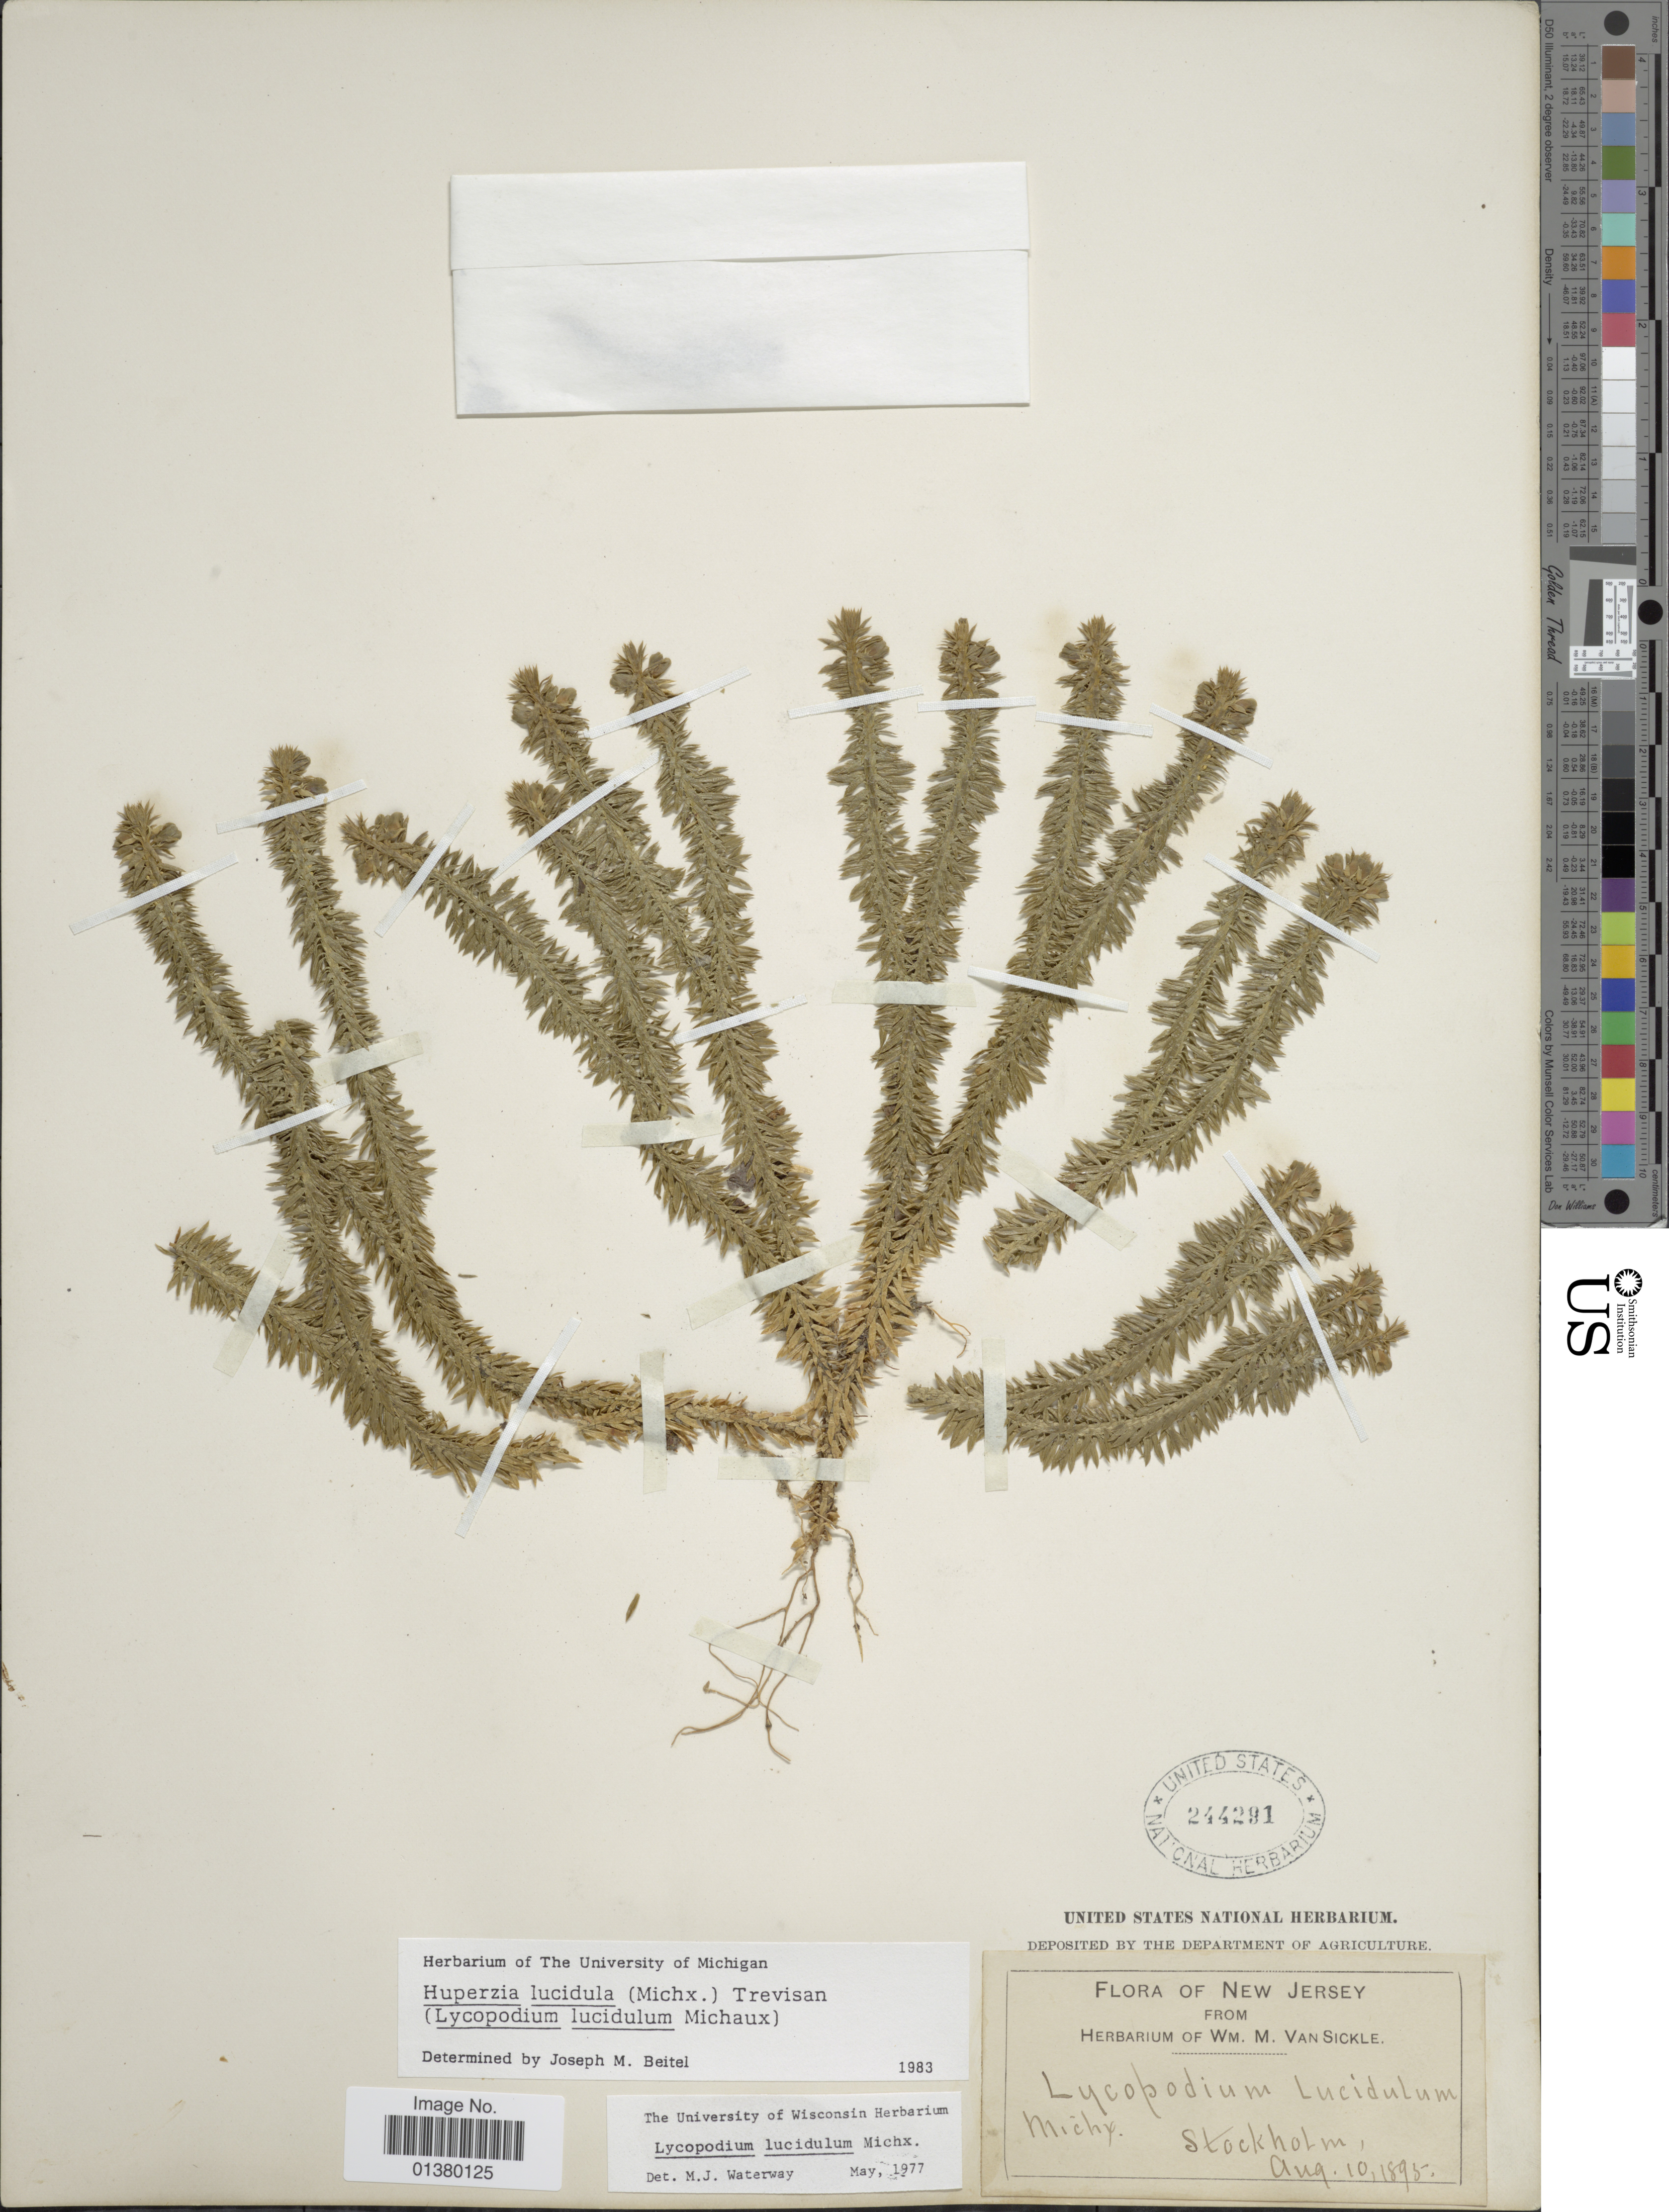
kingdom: Plantae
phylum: Tracheophyta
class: Lycopodiopsida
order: Lycopodiales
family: Lycopodiaceae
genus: Huperzia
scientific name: Huperzia lucidula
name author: (Michx.) Trevis.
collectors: W. M. Van Sickle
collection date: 1895-08-10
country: United States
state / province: New Jersey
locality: Stockholm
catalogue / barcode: US 244291